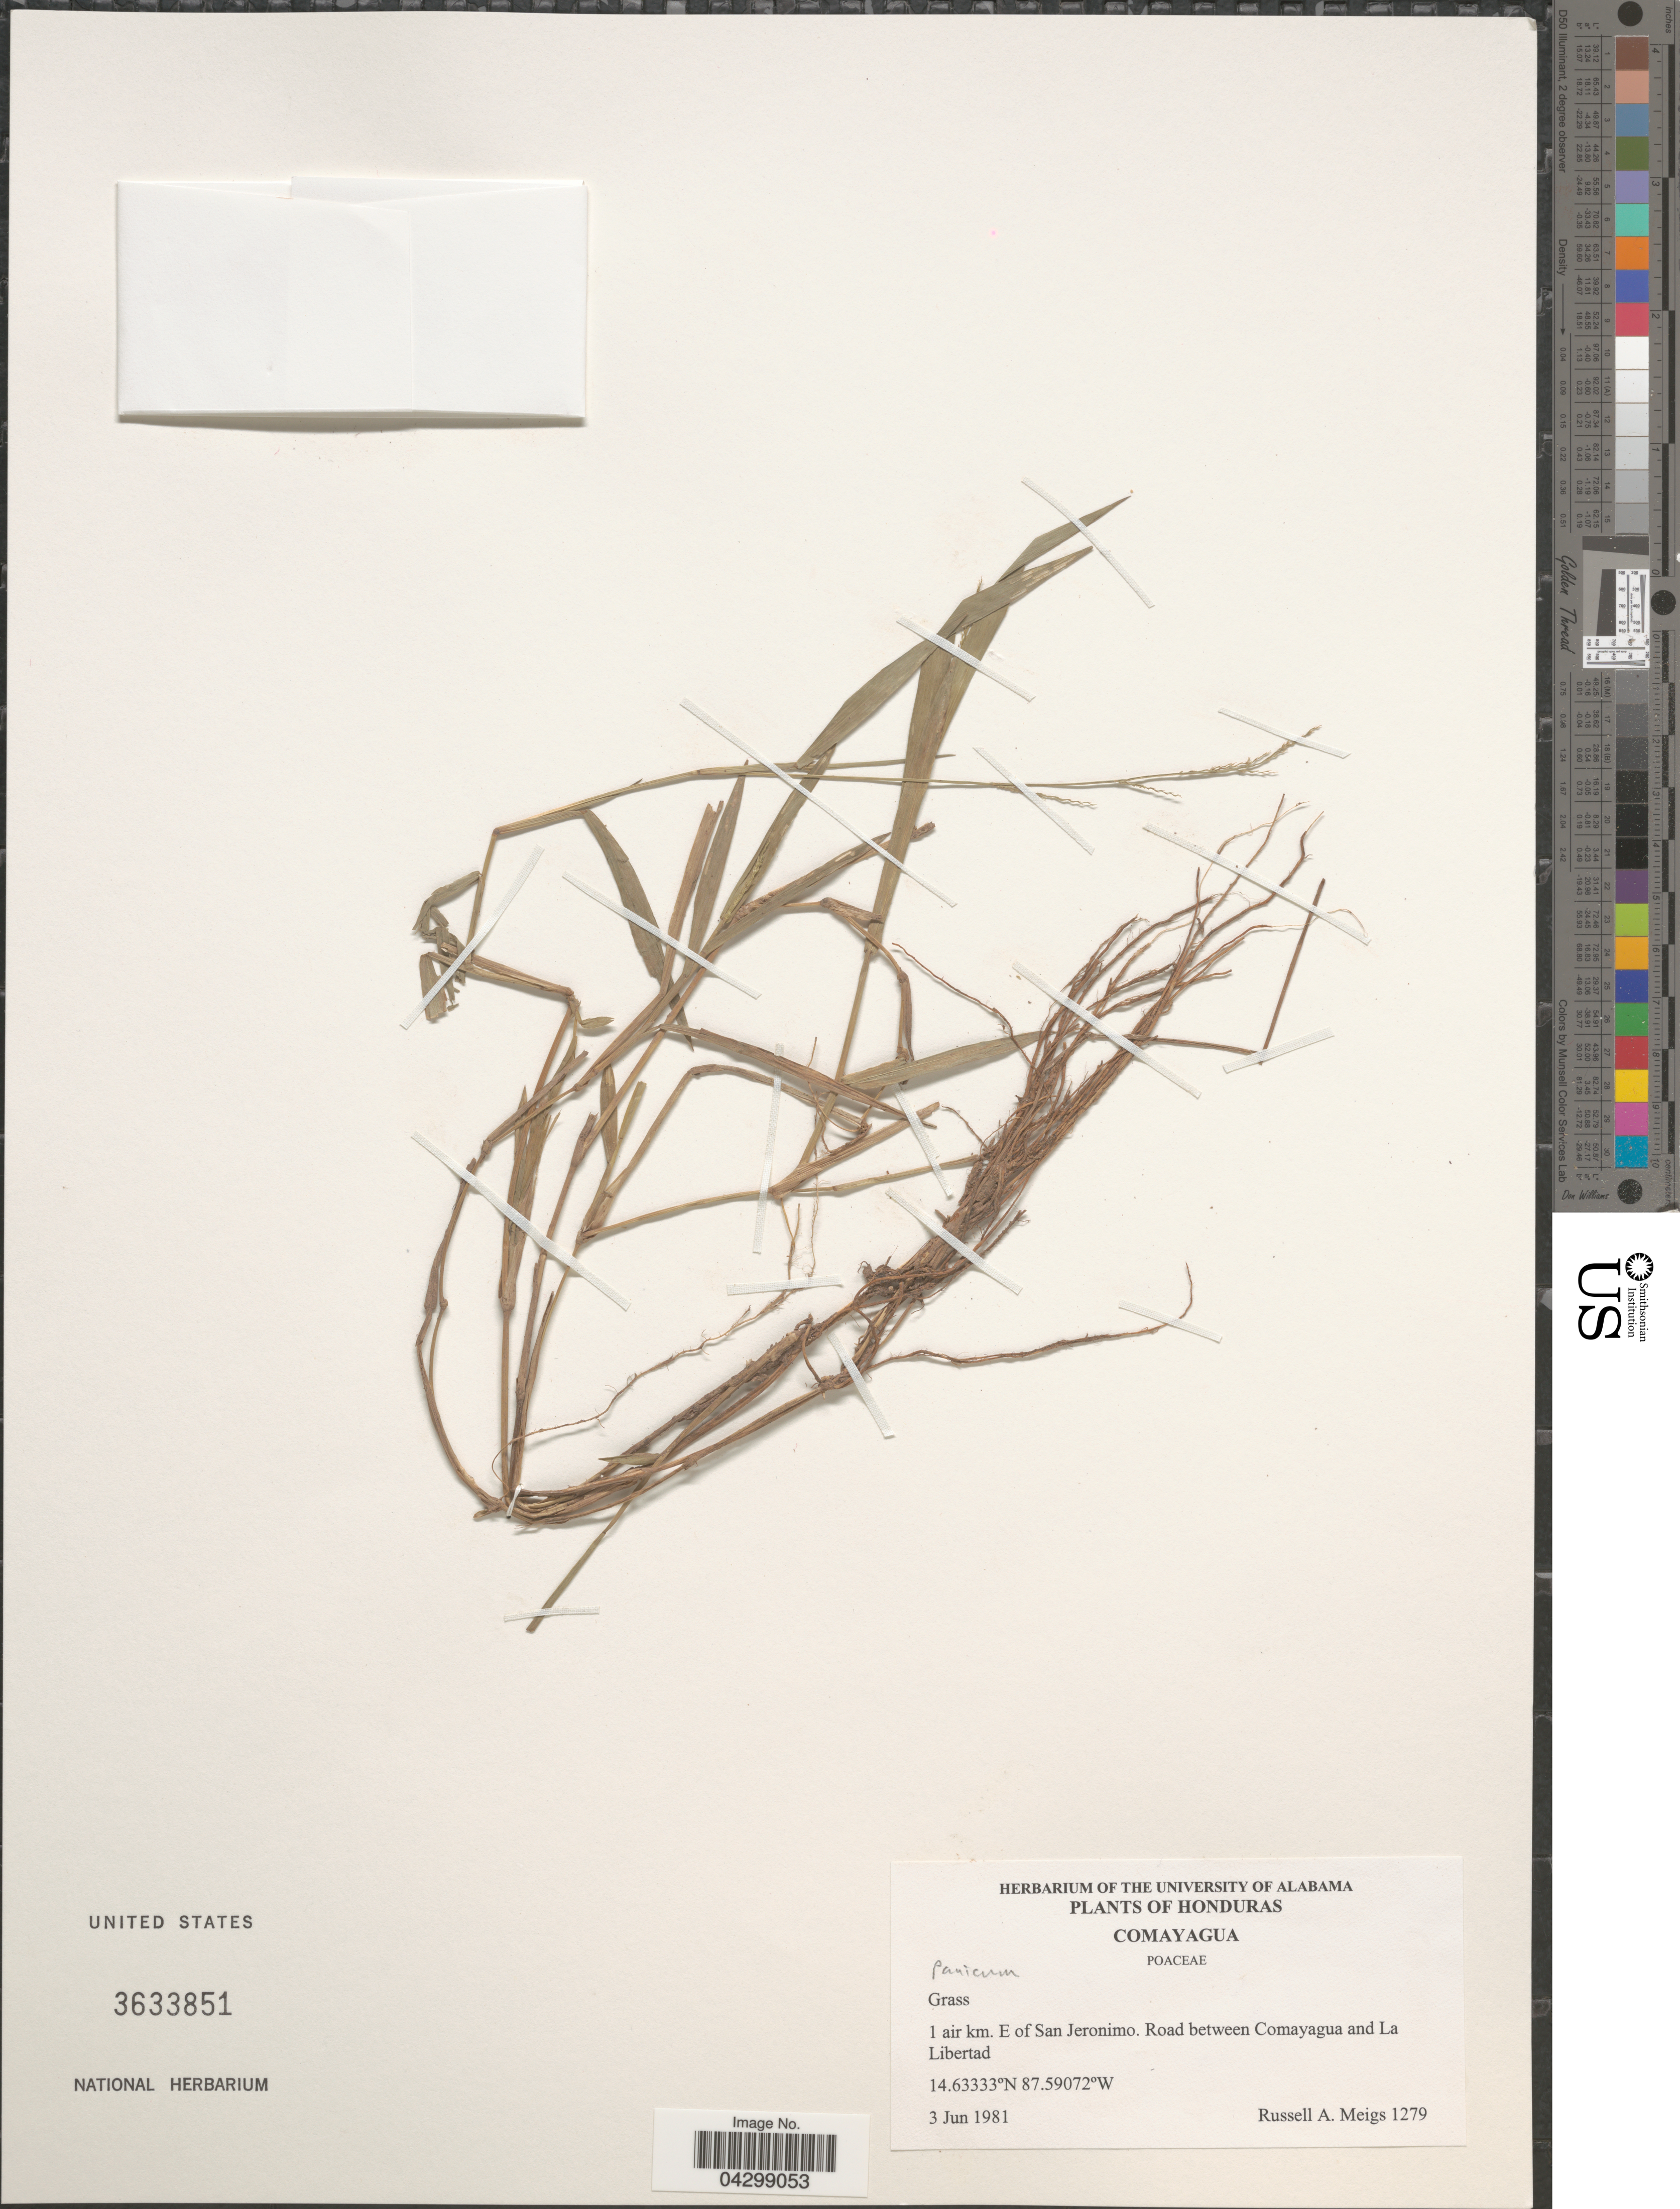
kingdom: Plantae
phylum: Tracheophyta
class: Liliopsida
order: Poales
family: Poaceae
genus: Panicum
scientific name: Panicum sp.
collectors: R. Meigs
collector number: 1279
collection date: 1981-06-03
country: Honduras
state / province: Comayagua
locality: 1 air km. E of San Jeronimo. Road between Comayagua and La Libertad.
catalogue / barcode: US 3633851